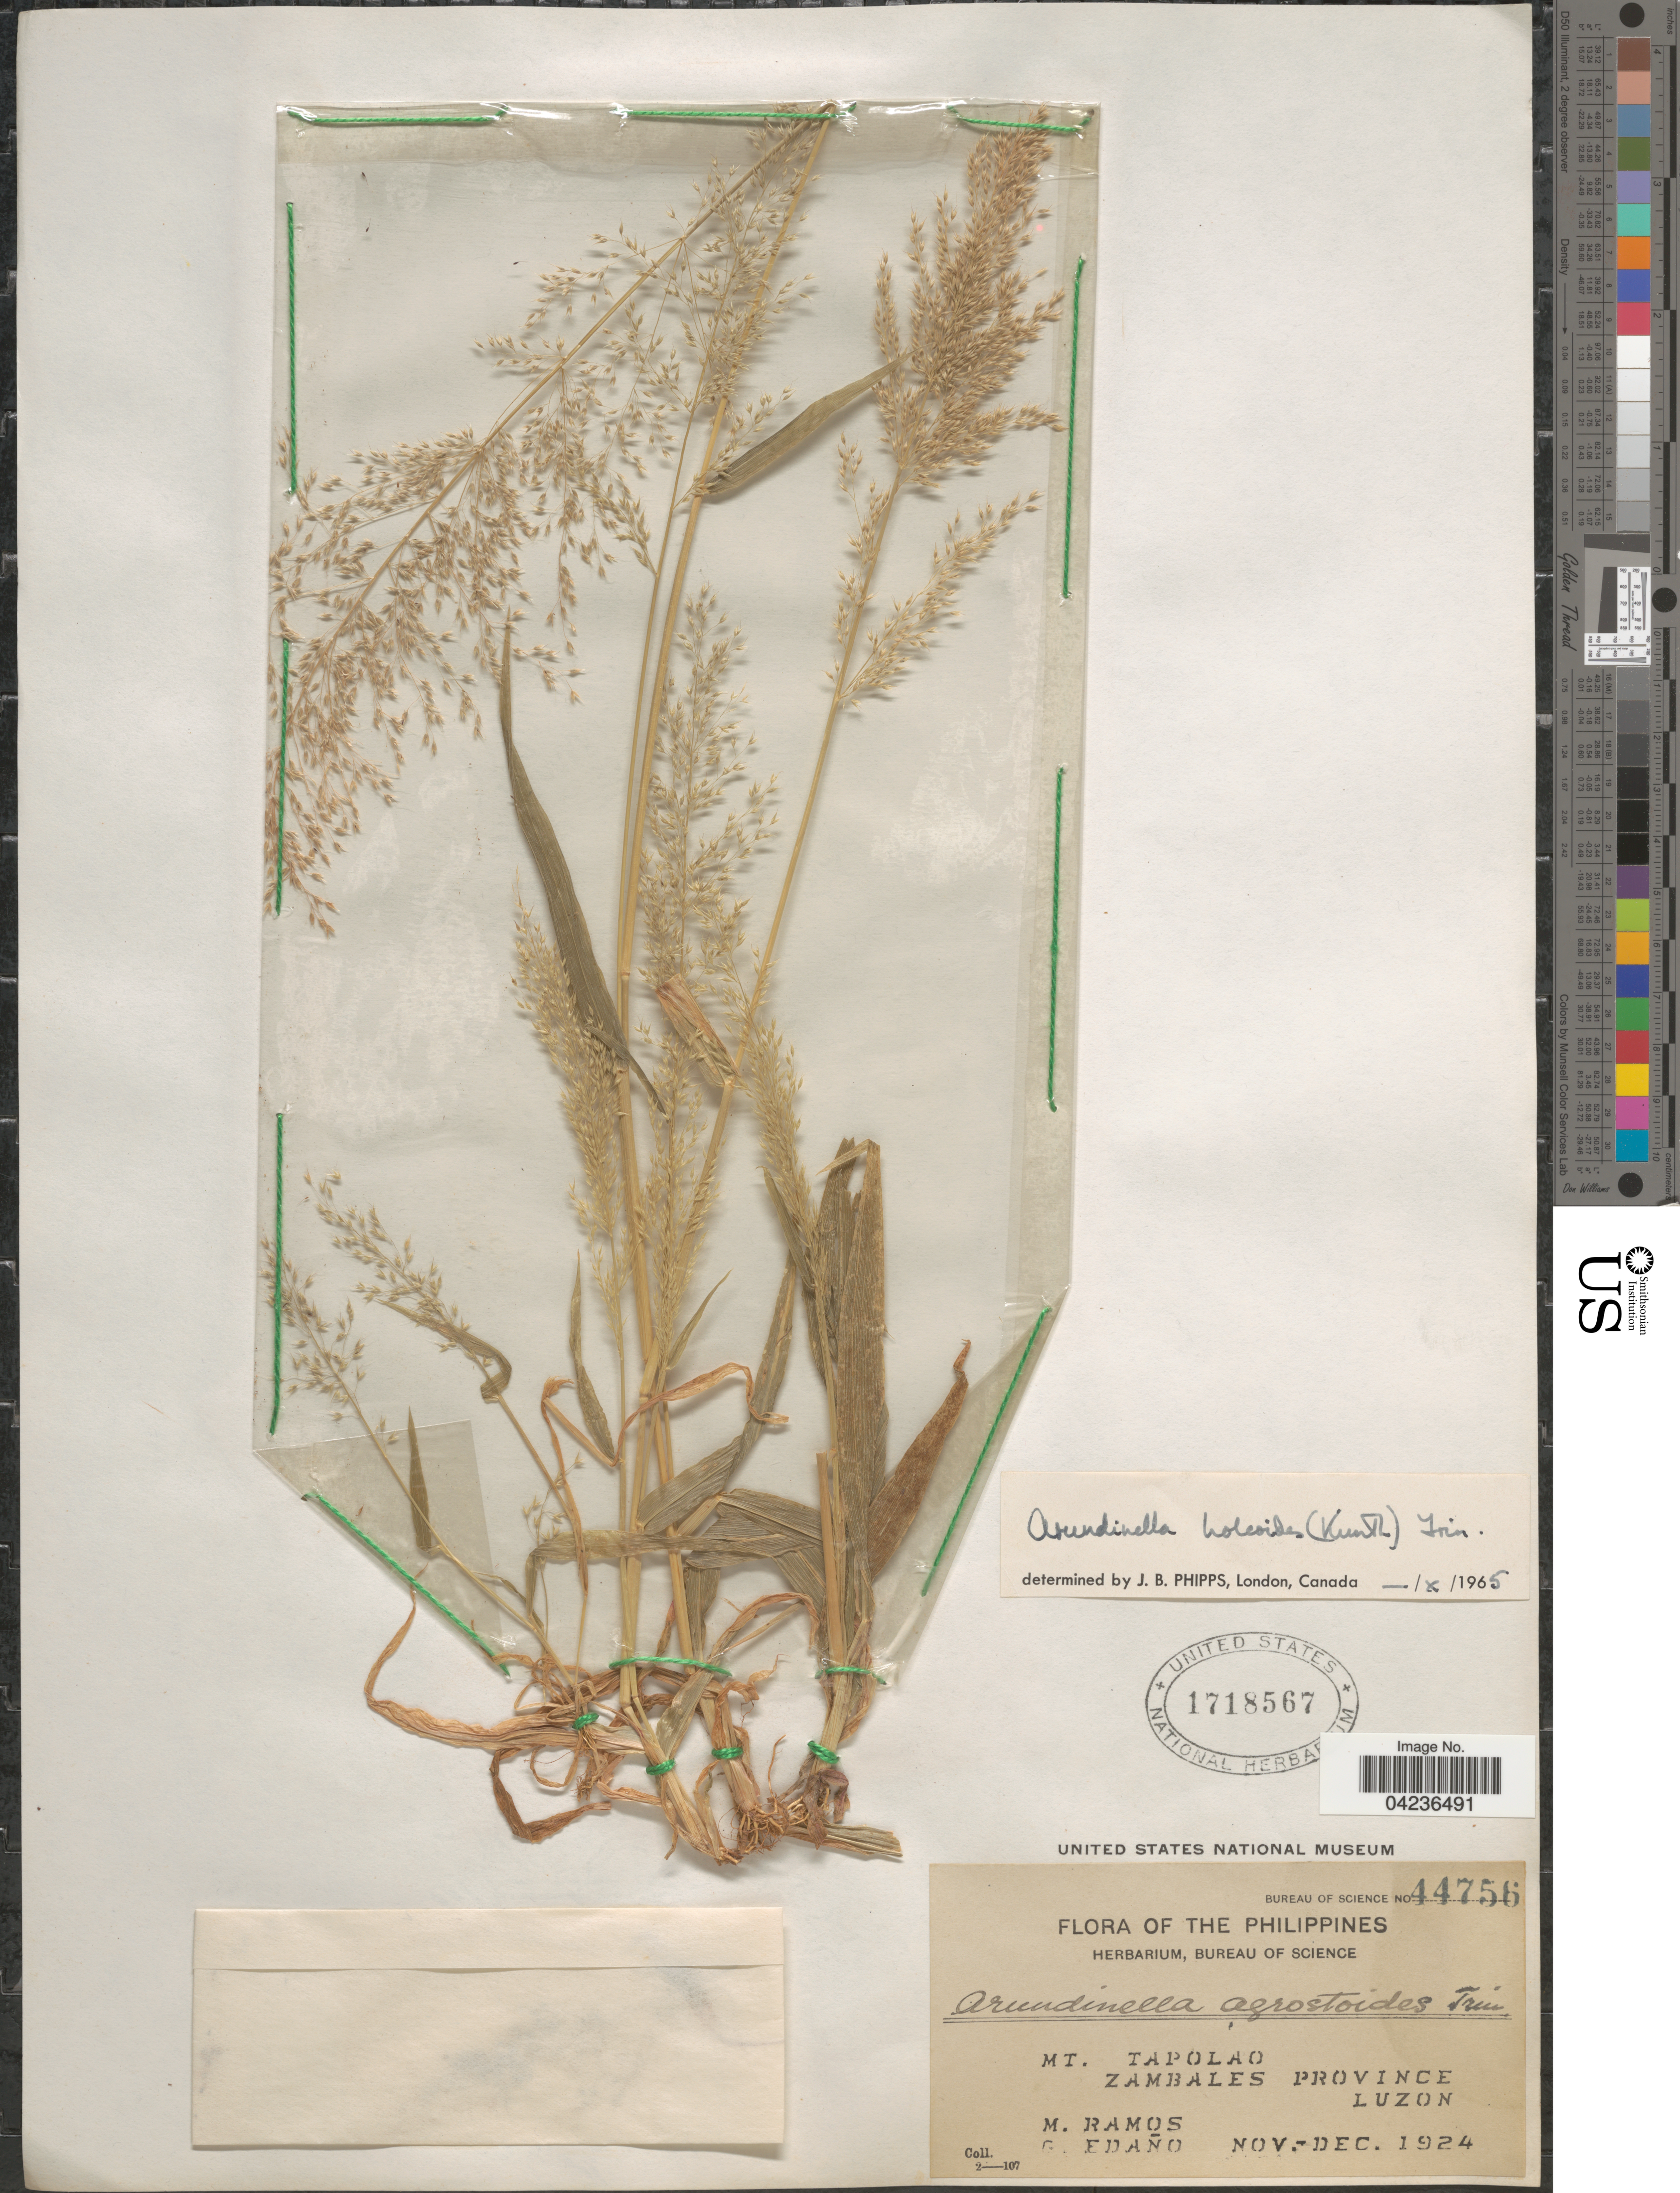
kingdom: Plantae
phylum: Tracheophyta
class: Liliopsida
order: Poales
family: Poaceae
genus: Arundinella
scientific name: Arundinella holcoides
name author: (Kunth) Trin.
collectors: M. Ramos & G. Edaño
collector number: Bureau of Science 44756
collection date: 1924-11/1924-12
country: Philippines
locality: Mt. Tapolao. Zambales Province, Luzon.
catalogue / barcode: US 1718567